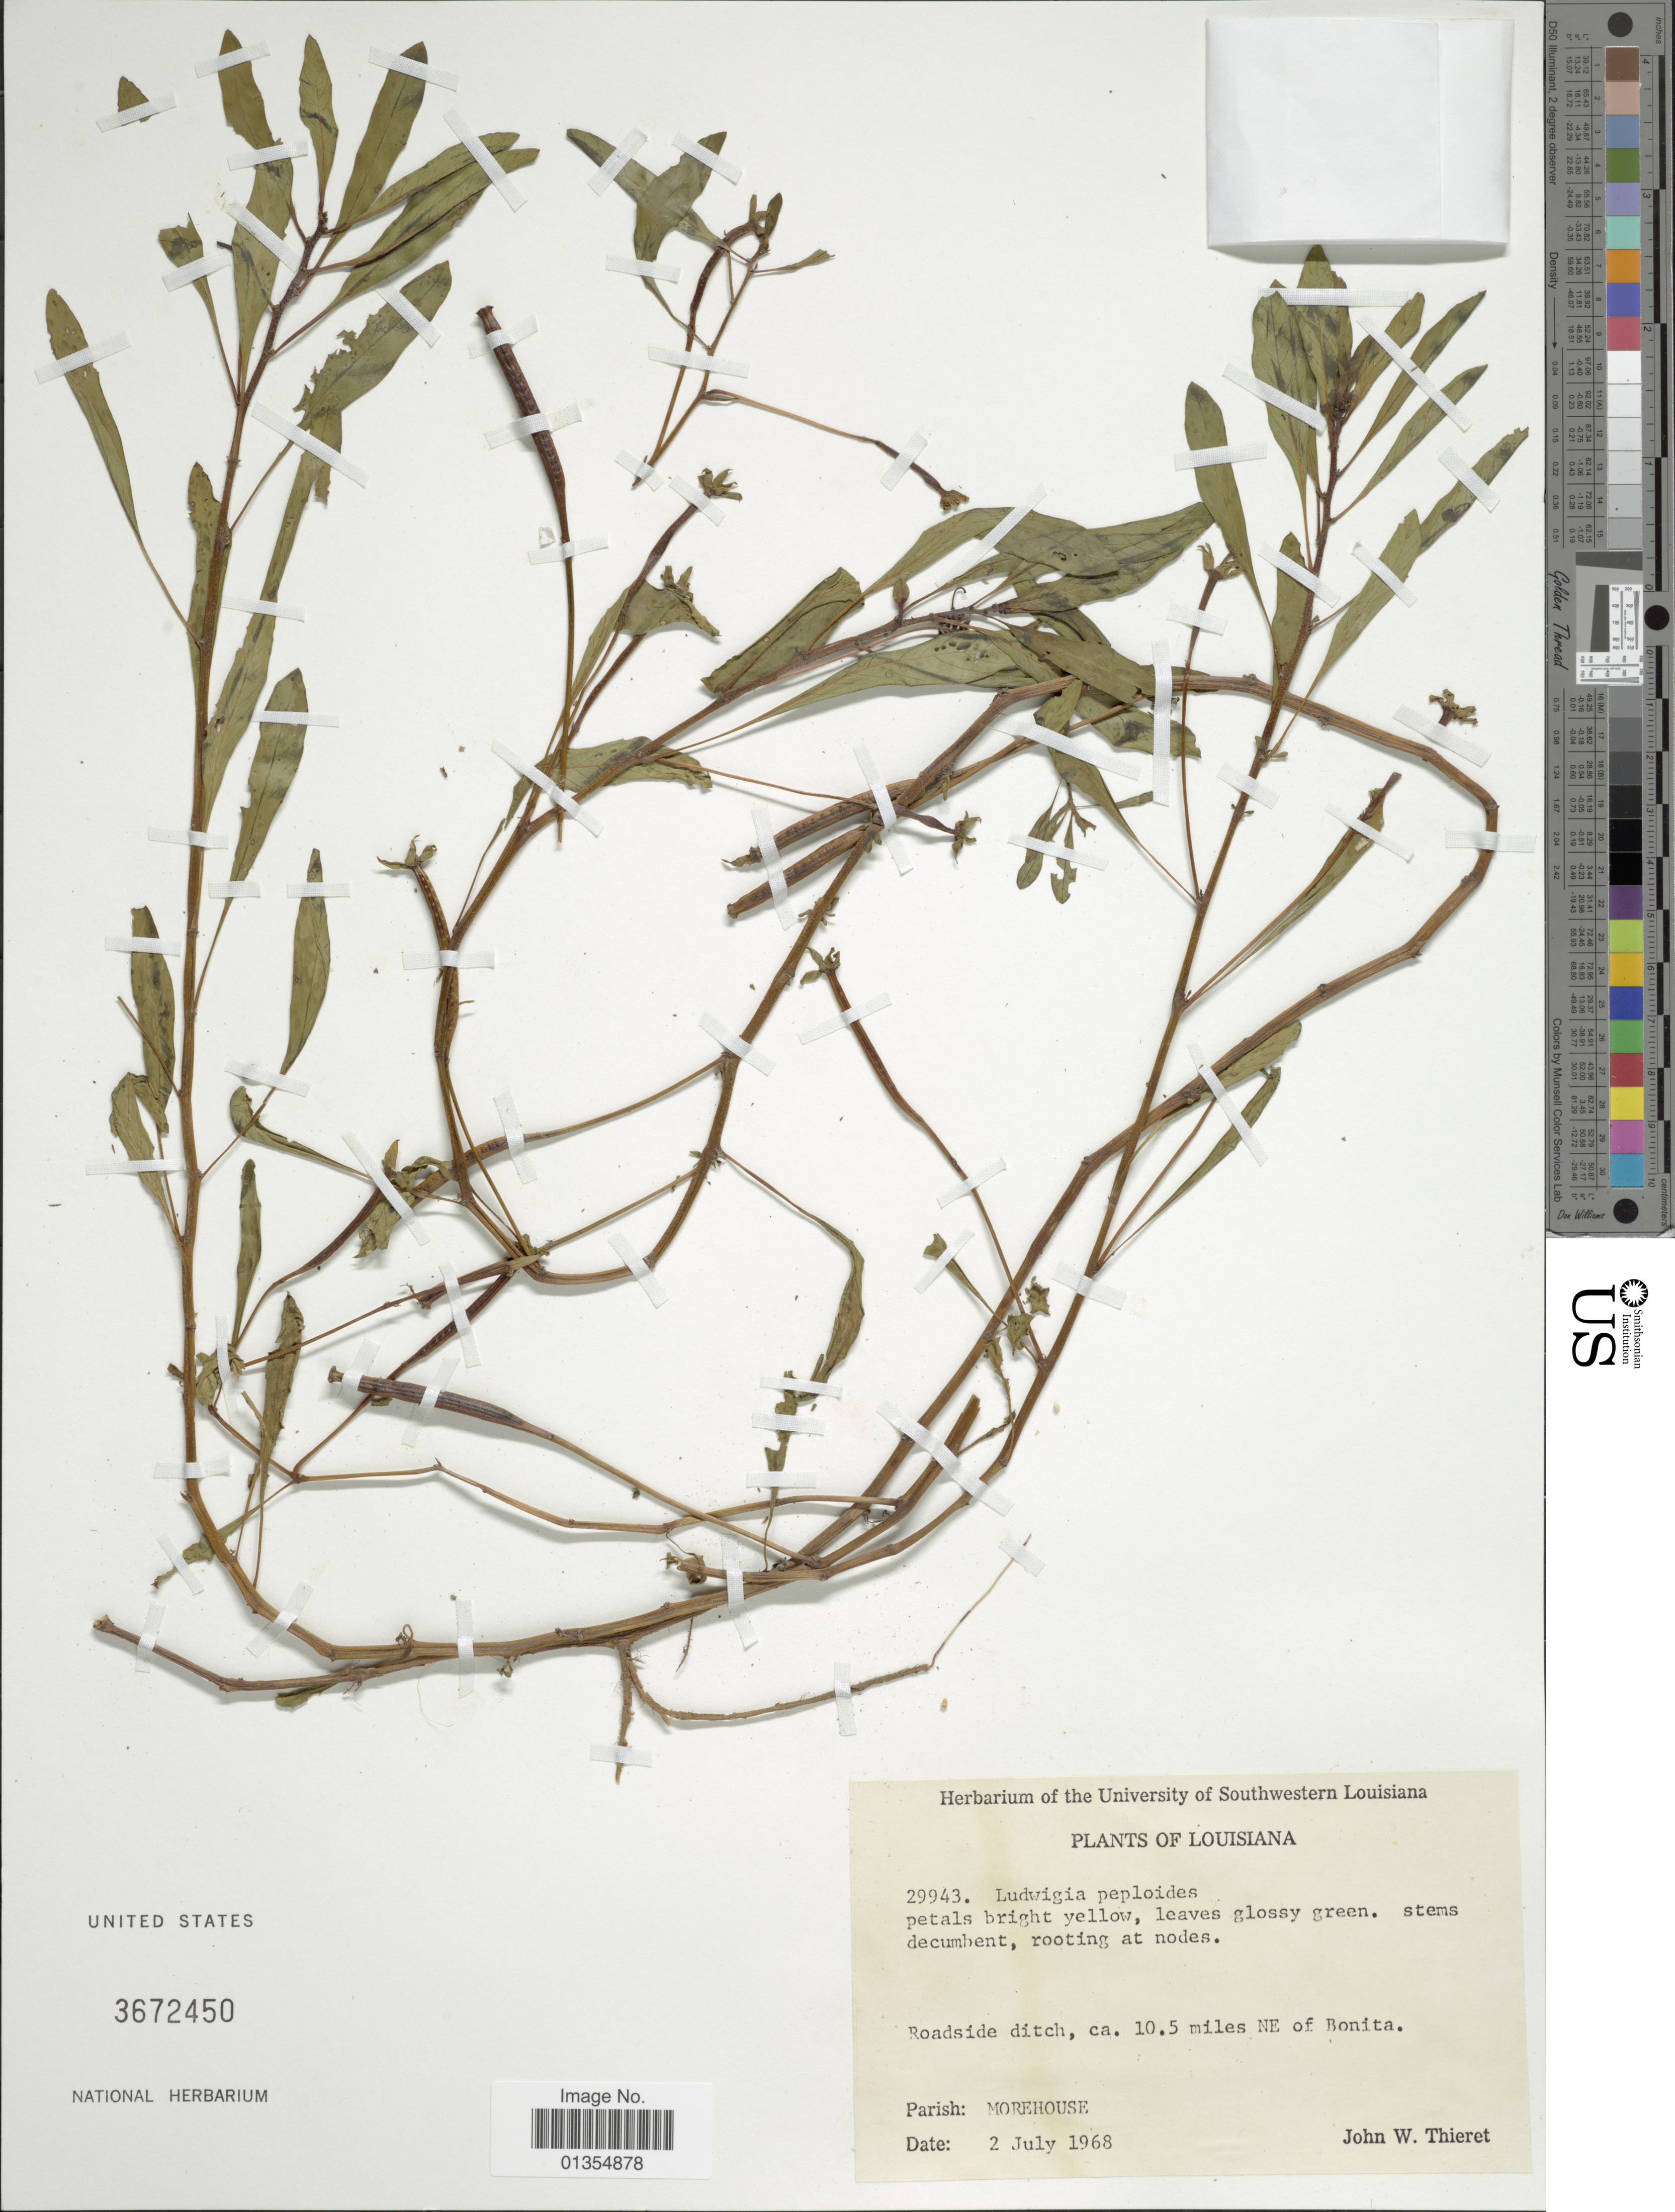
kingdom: Plantae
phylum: Tracheophyta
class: Magnoliopsida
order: Myrtales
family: Onagraceae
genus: Ludwigia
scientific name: Ludwigia peploides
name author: (Kunth) P.H. Raven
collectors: J. W. Thieret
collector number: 29943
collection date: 1968-07-02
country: United States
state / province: Louisiana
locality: Roadside ditch, ca. 10.5 miles NE of Bonita, morehouse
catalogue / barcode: US 3672450